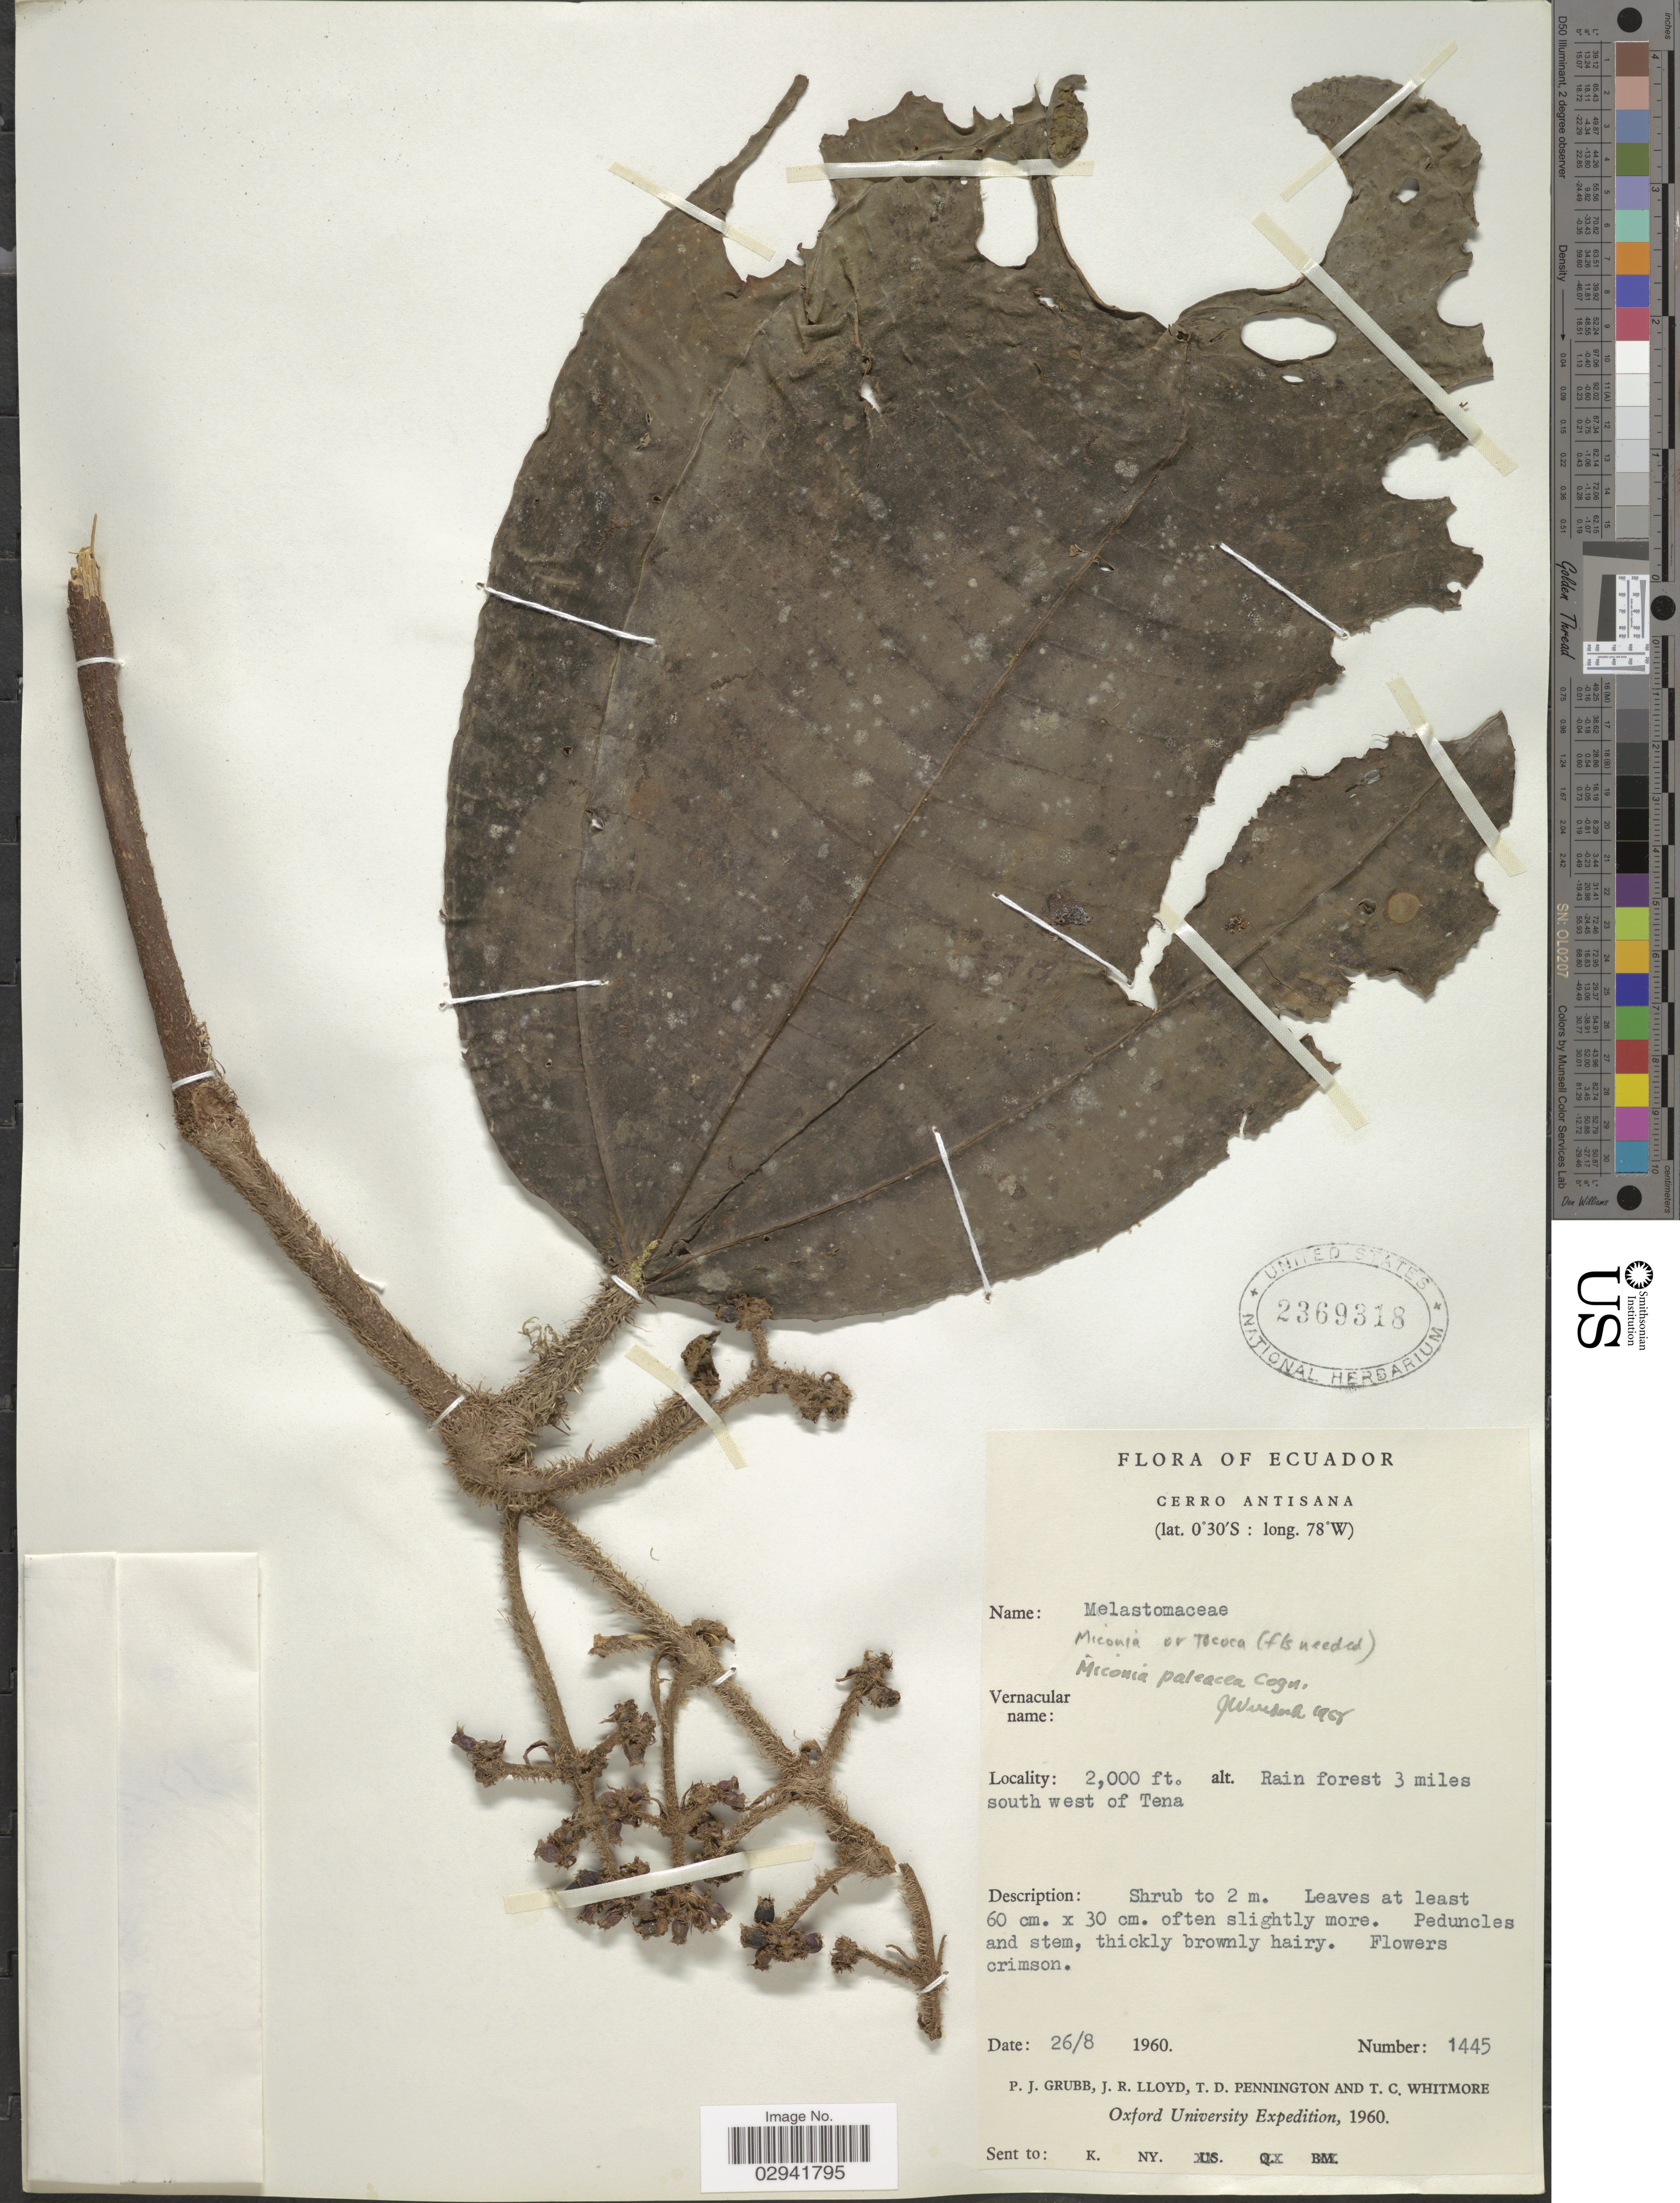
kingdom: Plantae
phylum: Tracheophyta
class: Magnoliopsida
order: Myrtales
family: Melastomataceae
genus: Miconia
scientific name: Miconia paleacea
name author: Cogn.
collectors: P. J. Grubb, J. R. Lloyd, T. D. Pennington & T. C. Whitmore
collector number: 1445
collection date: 1960-08-26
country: Ecuador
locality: Cerro Antisana. Rain forest 3 miles south west of Tena.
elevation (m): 610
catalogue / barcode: US 2369318